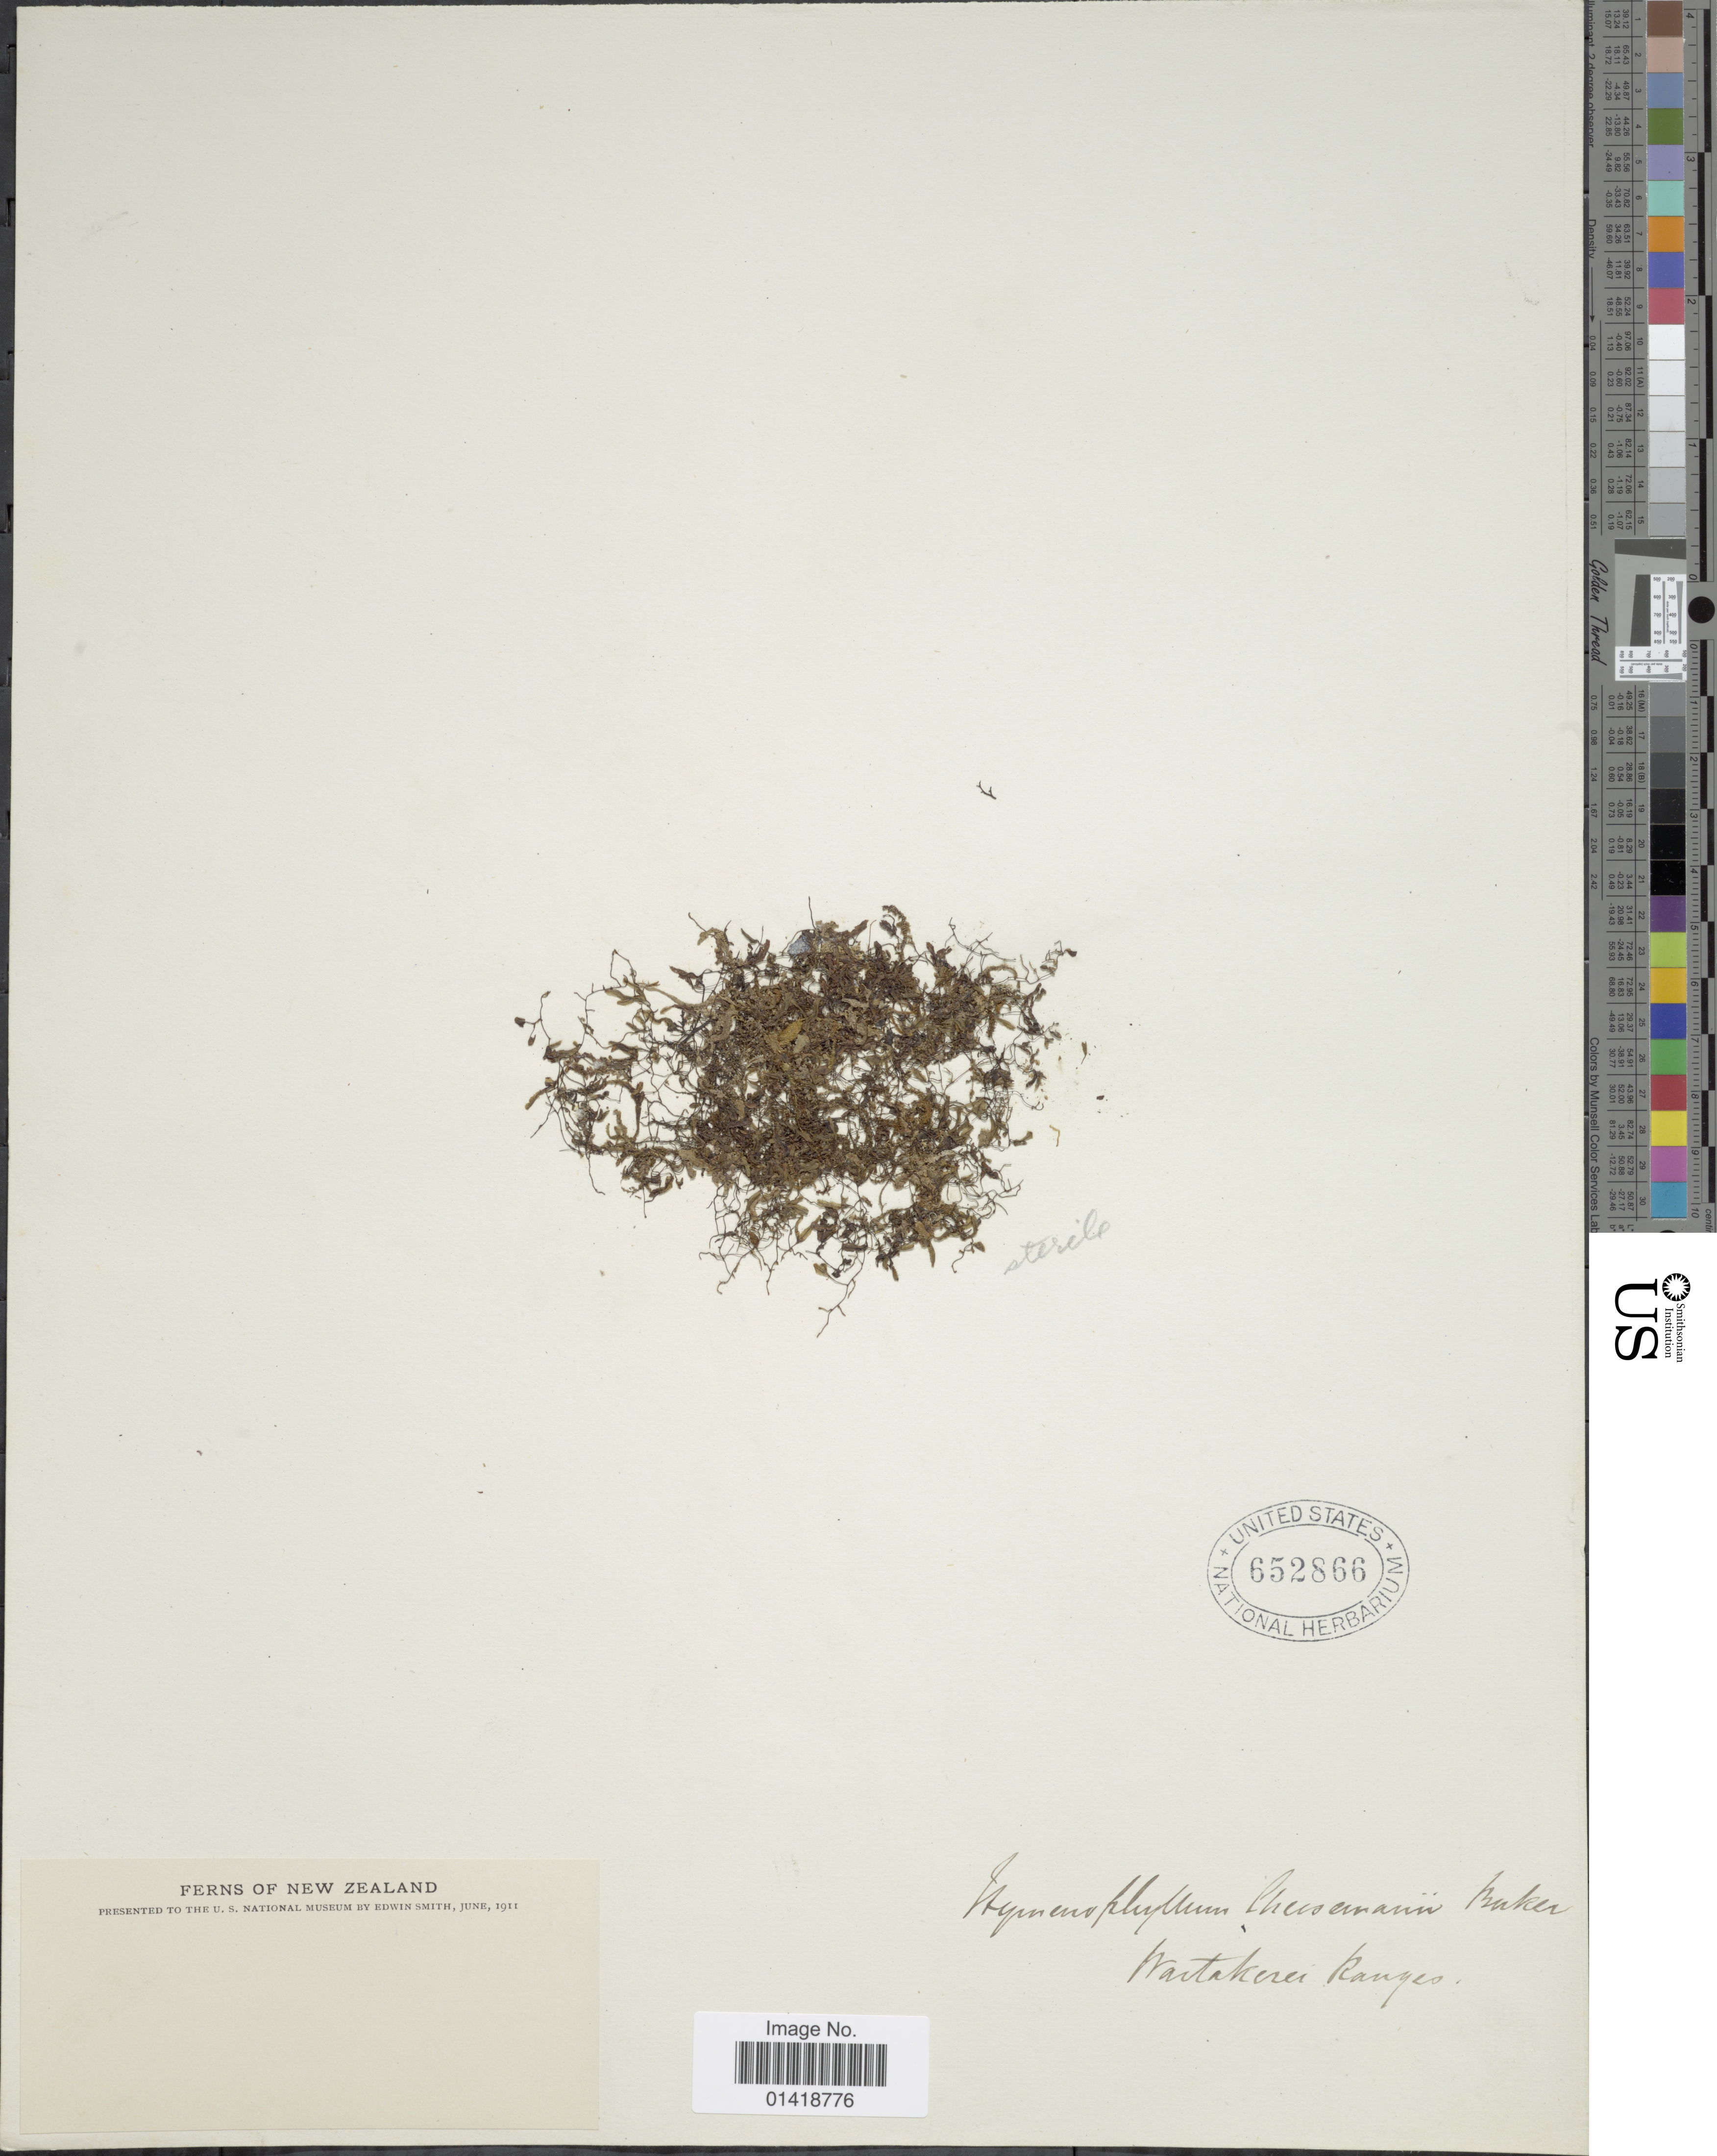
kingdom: Plantae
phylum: Tracheophyta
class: Polypodiopsida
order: Hymenophyllales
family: Hymenophyllaceae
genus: Hymenophyllum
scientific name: Hymenophyllum cheesemani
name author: Baker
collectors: E. B. Smith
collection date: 1911-06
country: New Zealand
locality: Waitakerei Ranges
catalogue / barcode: US 652866